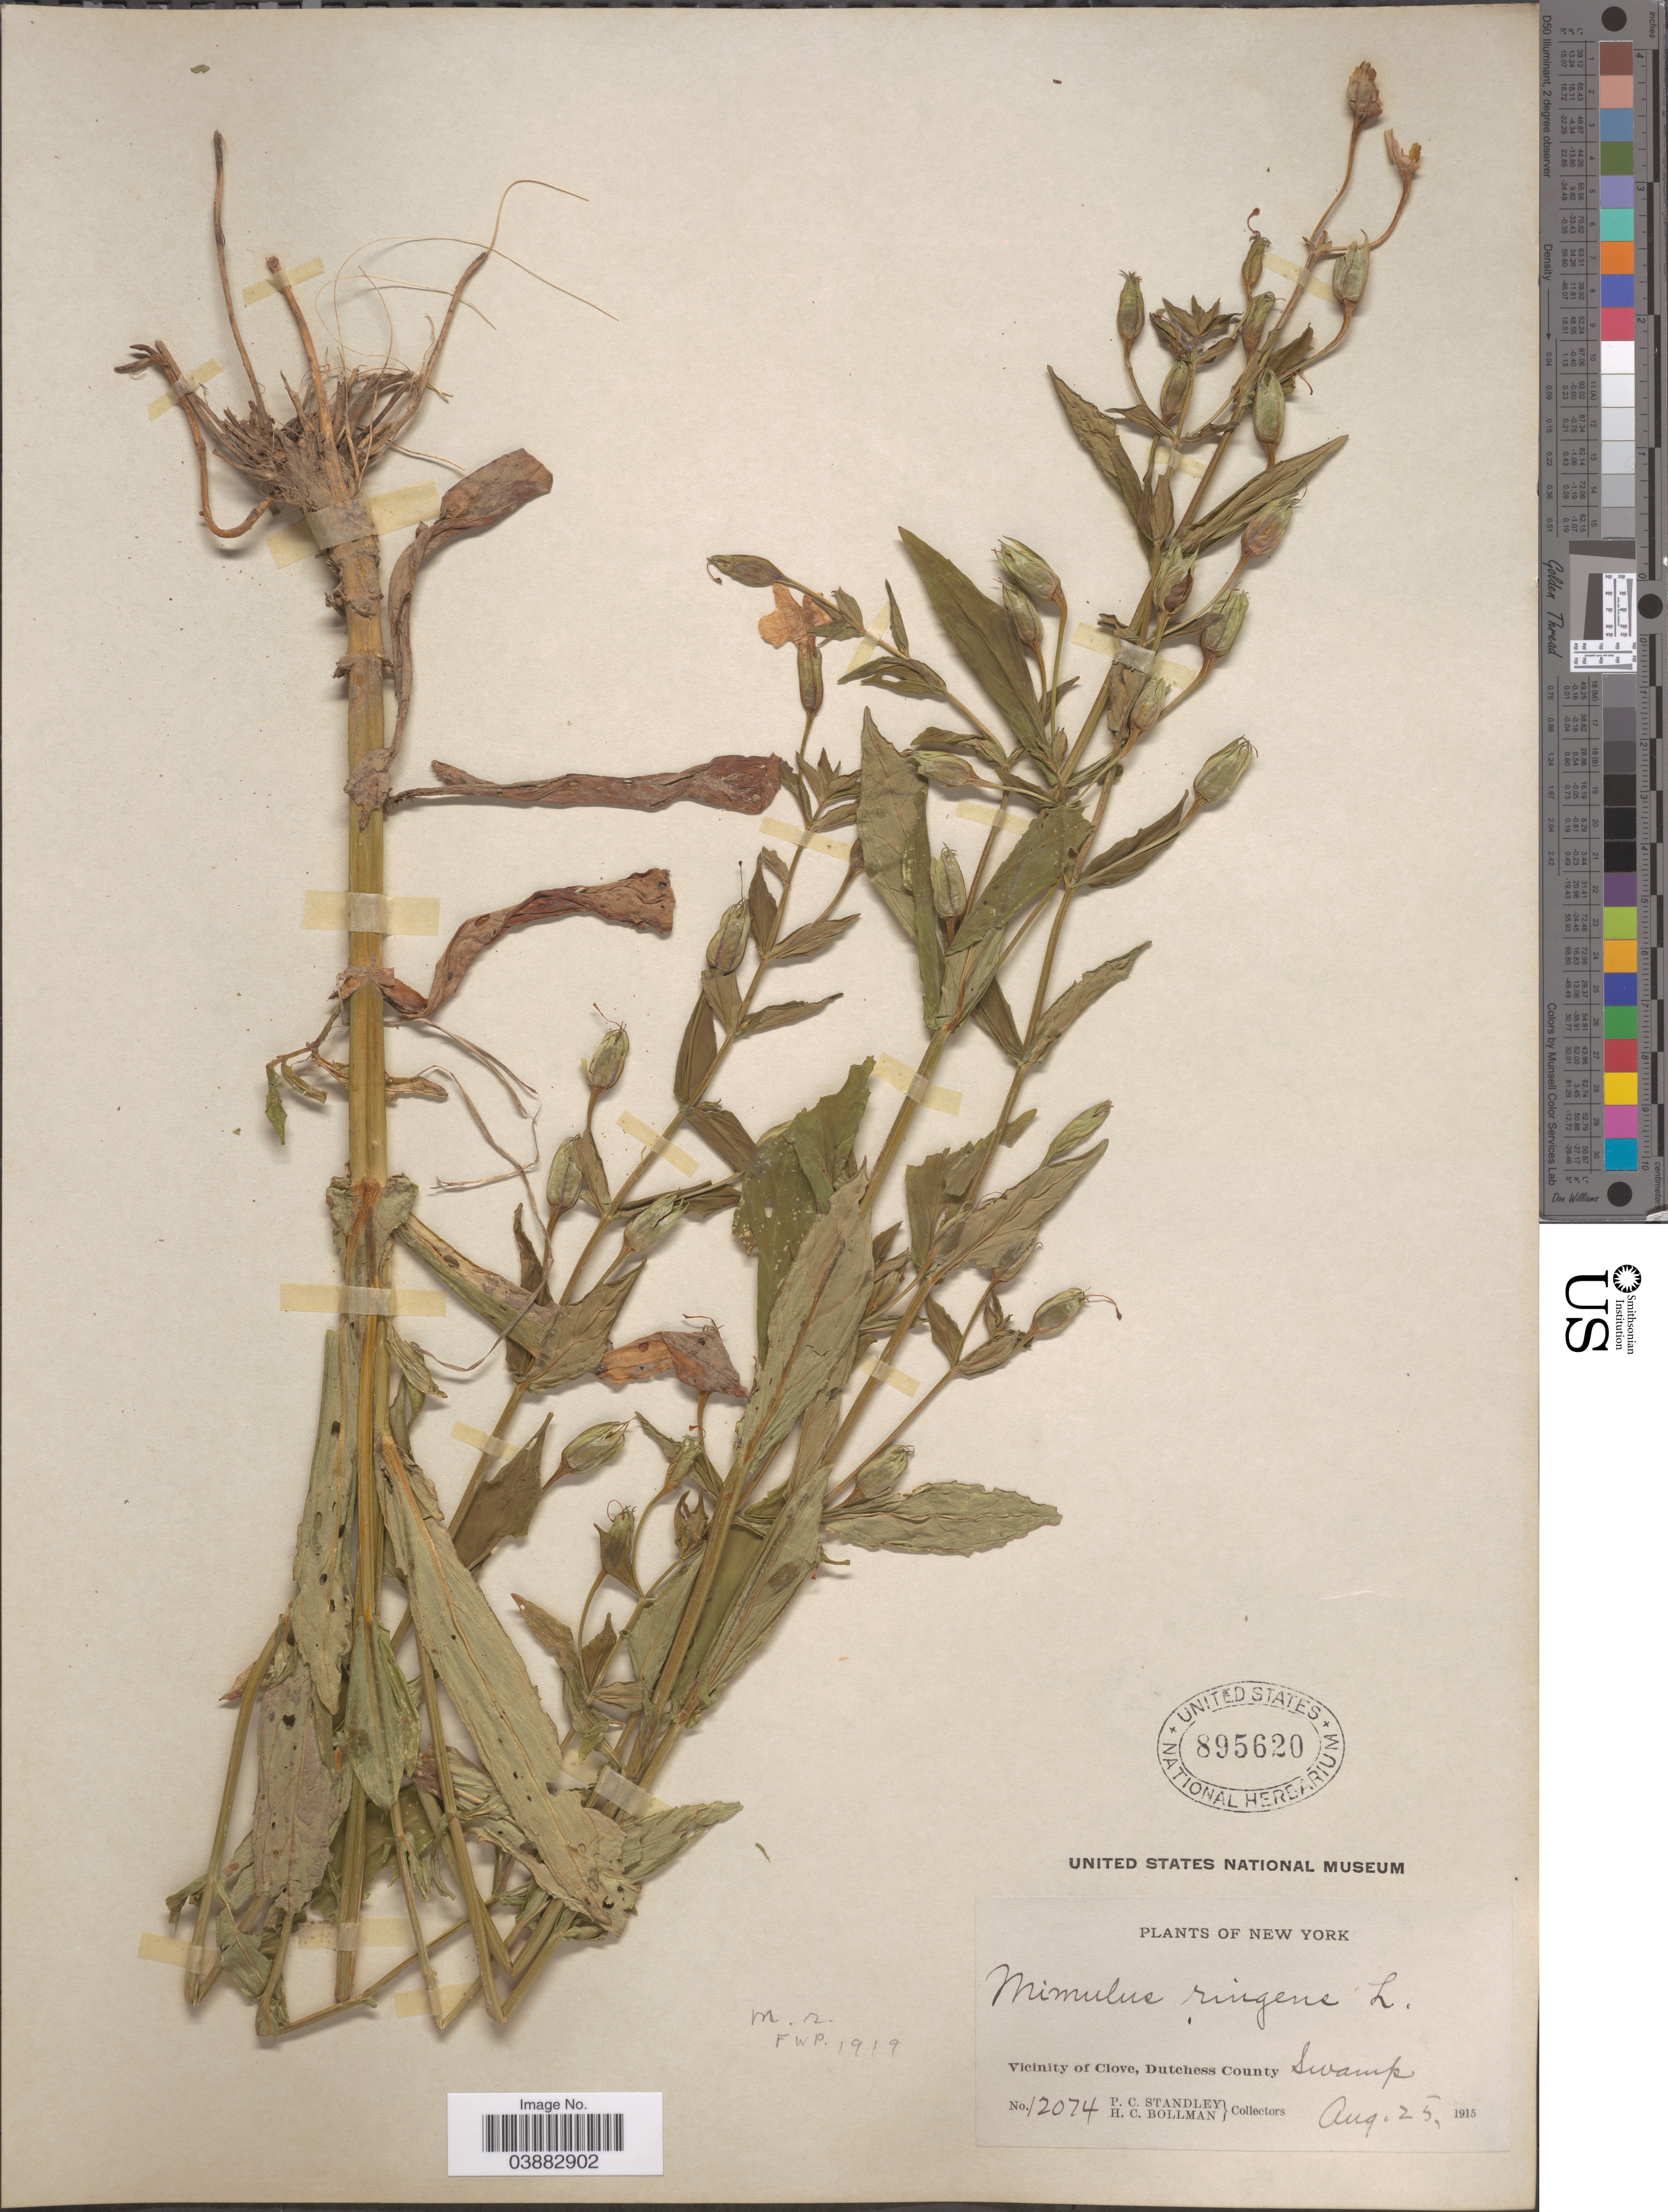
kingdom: Plantae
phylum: Tracheophyta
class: Magnoliopsida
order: Lamiales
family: Phrymaceae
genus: Mimulus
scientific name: Mimulus ringens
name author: L.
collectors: P. C. Standley & H. C. Bollman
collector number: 12074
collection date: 1915-08-25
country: United States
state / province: New York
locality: Vicinity of Clove, Dutchess County. Swamp.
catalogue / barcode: US 895620